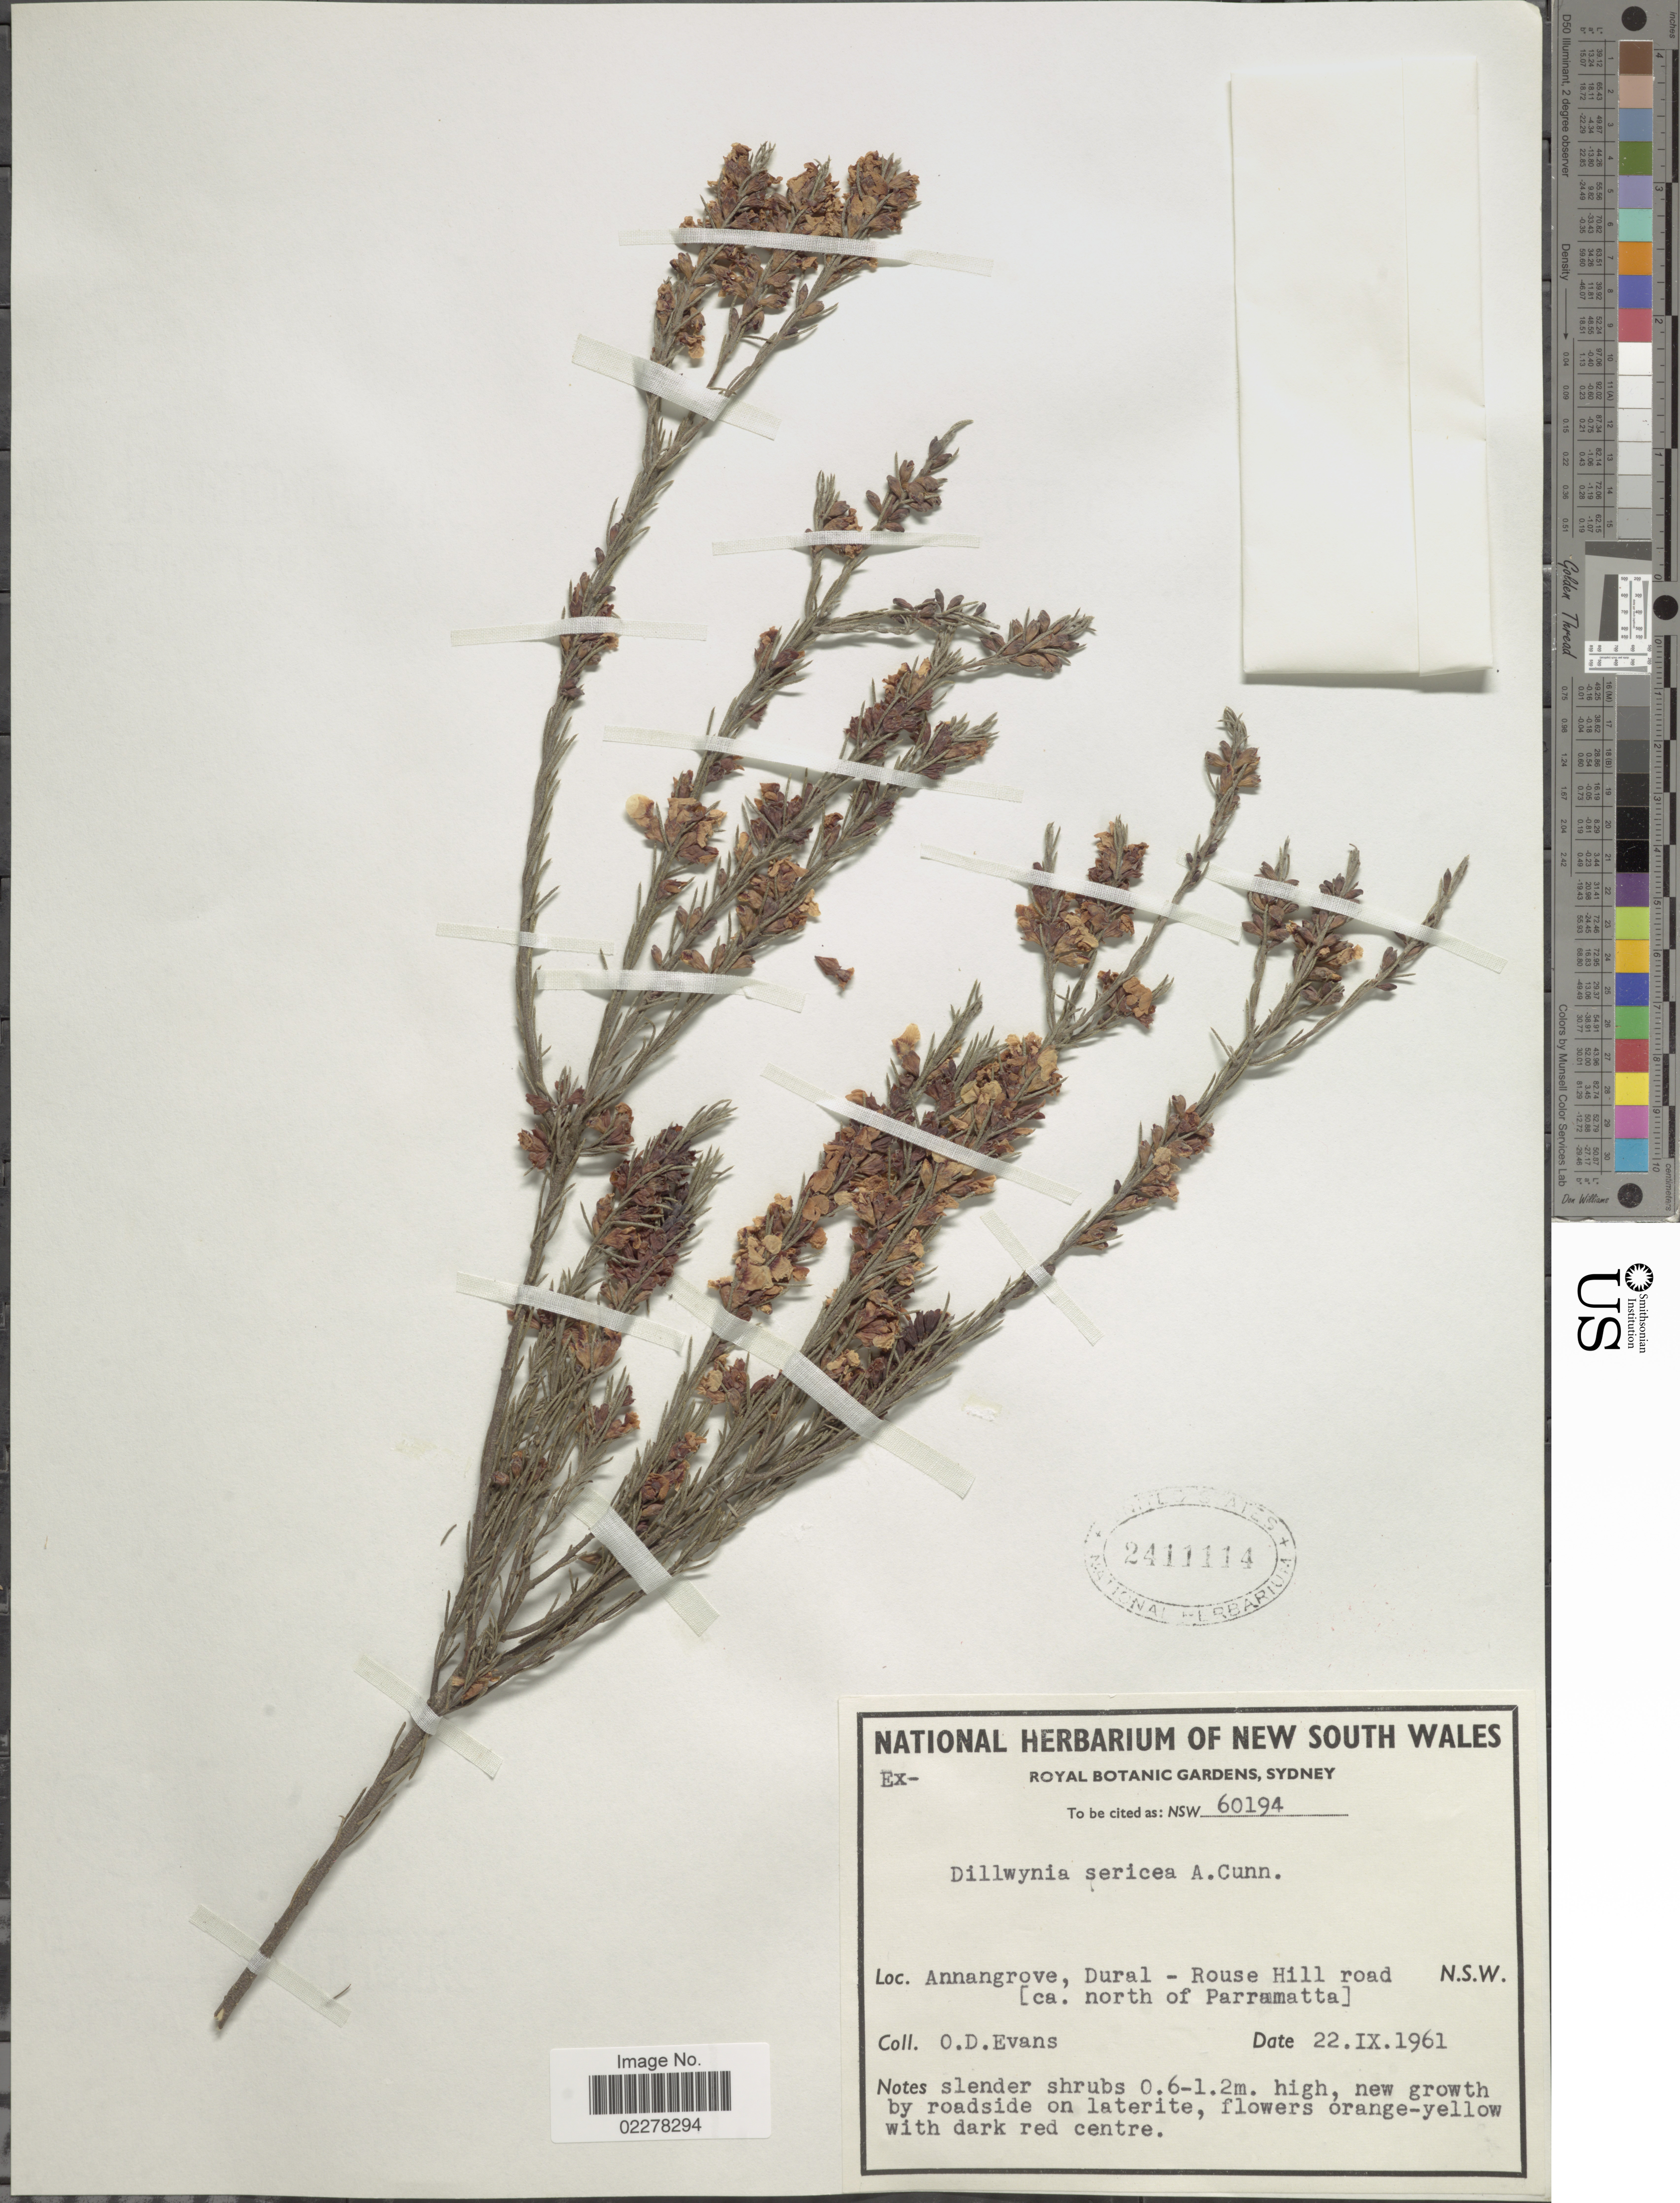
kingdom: Plantae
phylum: Tracheophyta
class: Magnoliopsida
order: Fabales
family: Fabaceae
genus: Dillwynia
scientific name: Dillwynia sericea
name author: A. Cunn.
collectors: O. Evans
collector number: NSW60194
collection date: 1961-09-22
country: Australia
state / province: New South Wales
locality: Annangrove, Dural - Rouse Hill road [ca. north of Parramatta] N.S.W.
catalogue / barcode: US 2411114